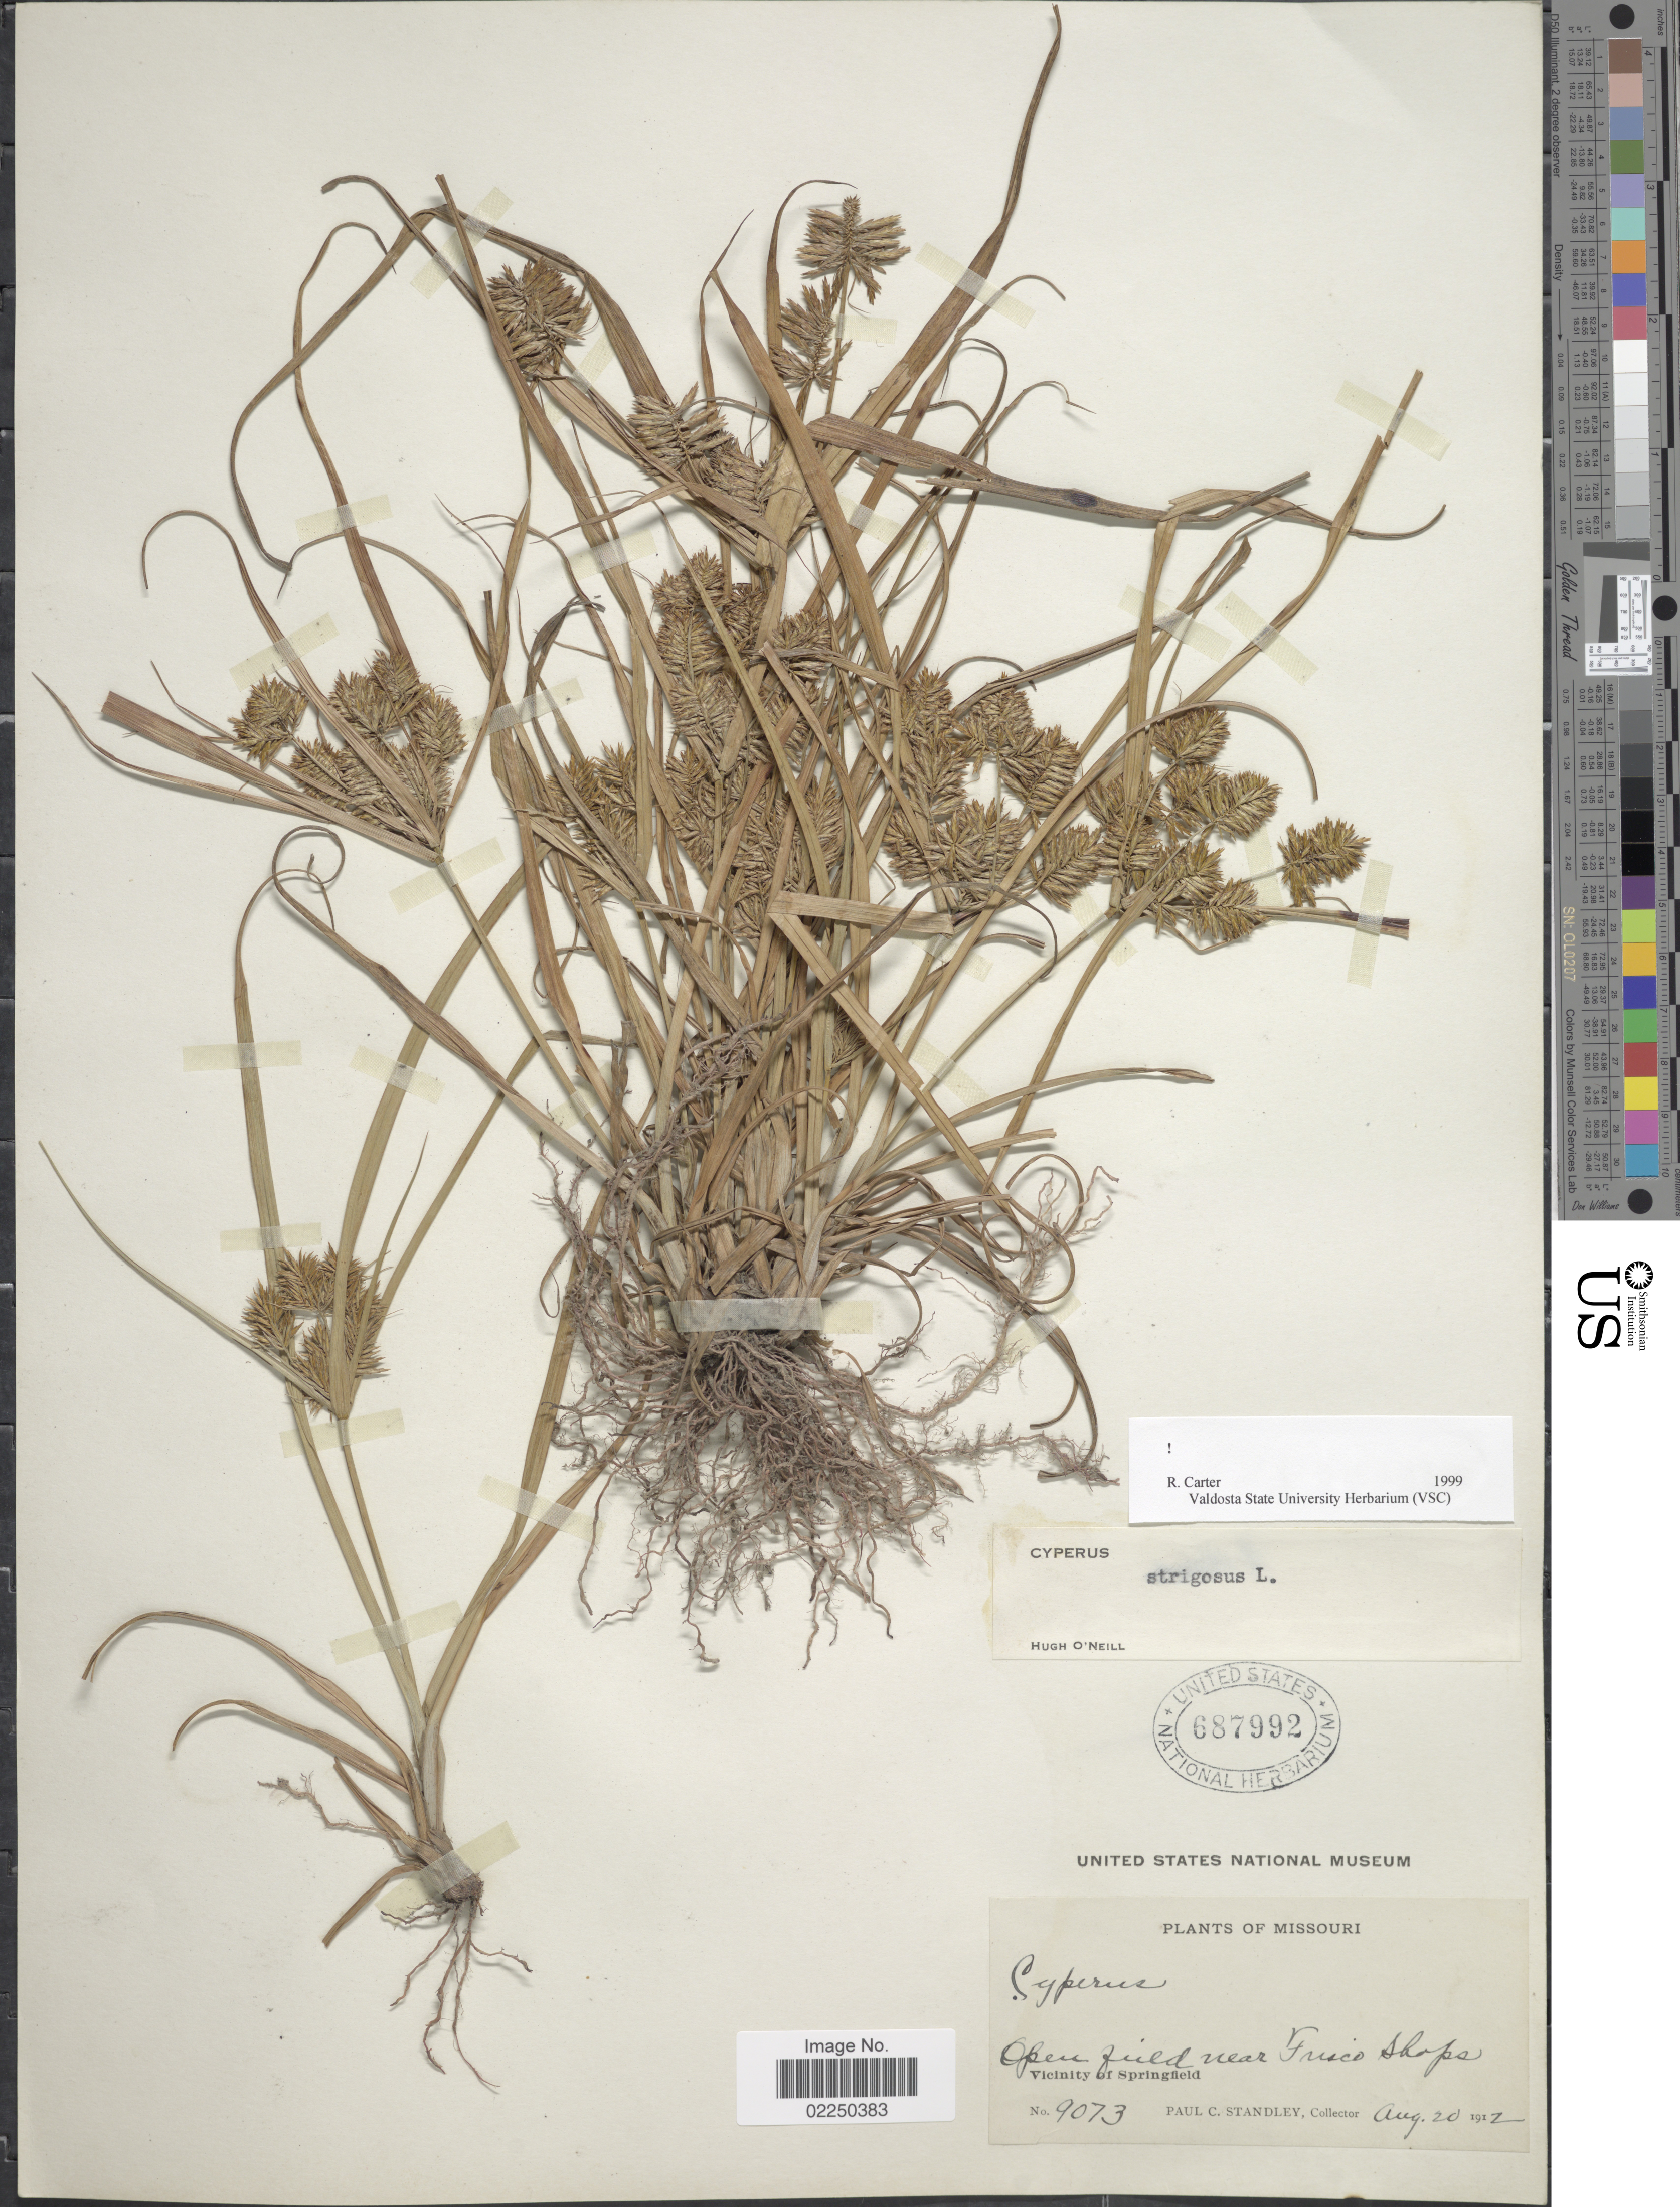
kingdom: Plantae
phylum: Tracheophyta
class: Liliopsida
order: Poales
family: Cyperaceae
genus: Cyperus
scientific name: Cyperus strigosus L.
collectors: P. C. Standley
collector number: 9073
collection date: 1912-08-20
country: United States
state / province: Missouri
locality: Open field near Frisco shops, Vicinity of Springfield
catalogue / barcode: US 687992